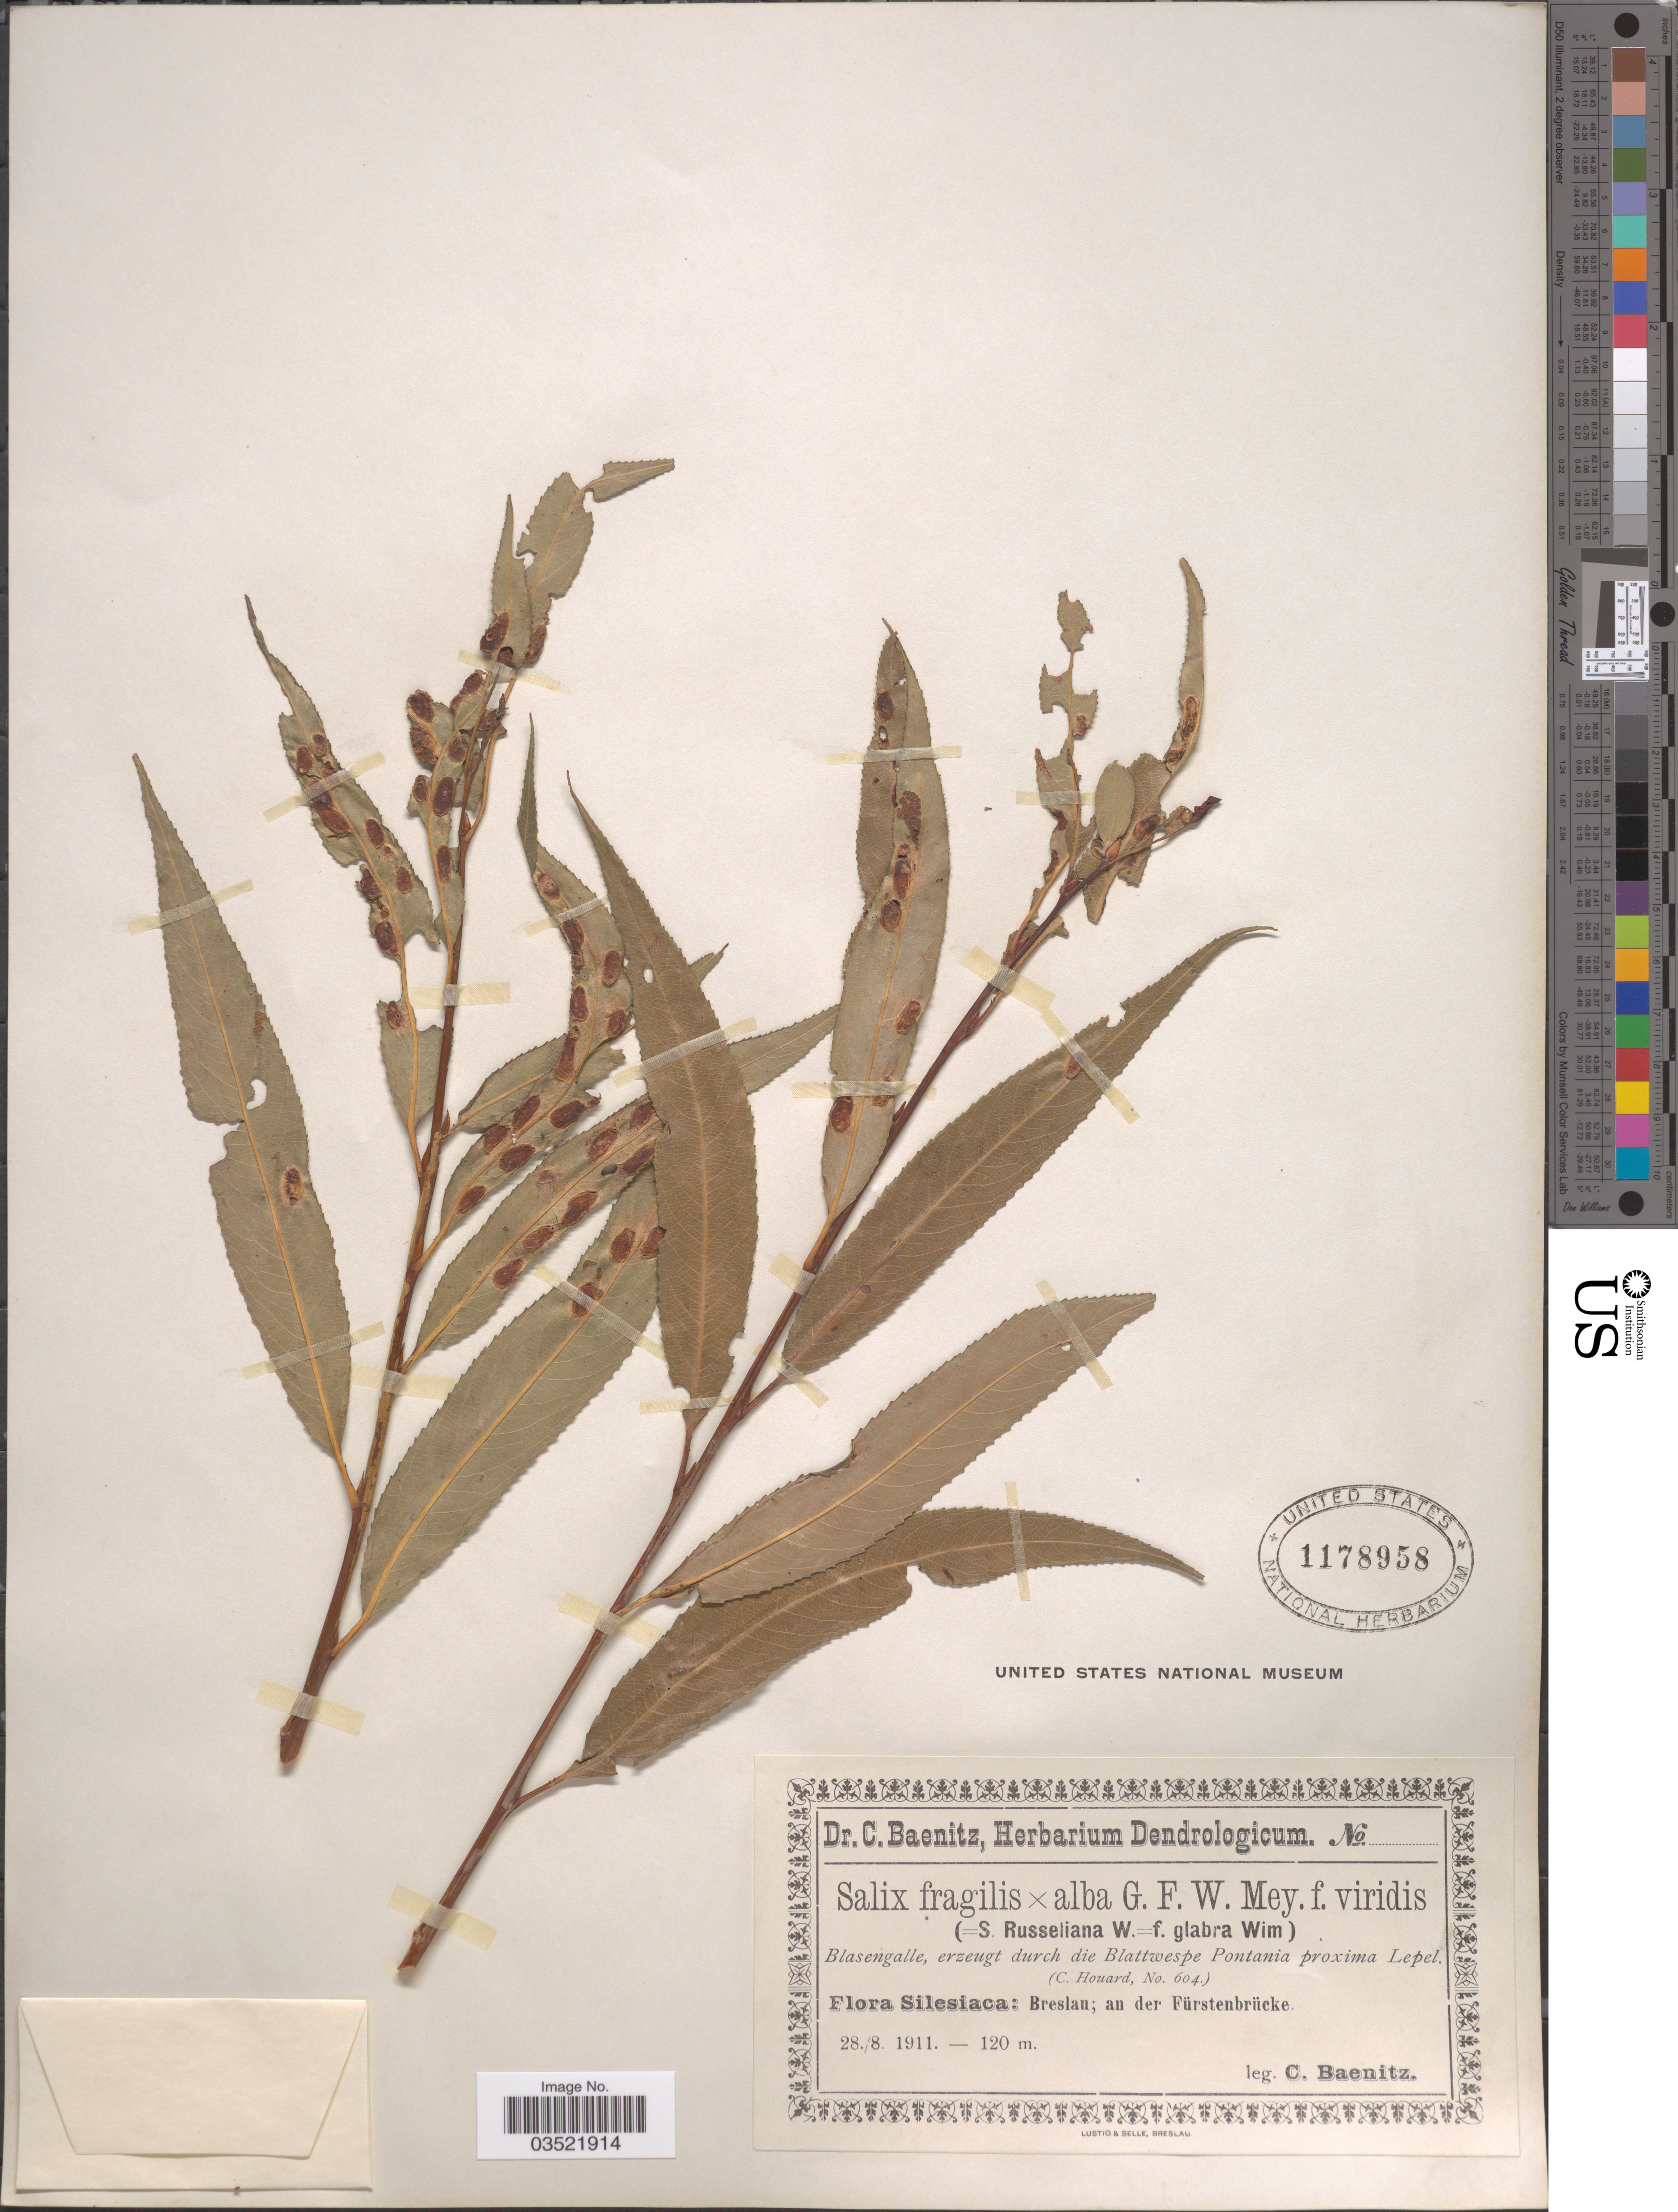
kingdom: Plantae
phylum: Tracheophyta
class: Magnoliopsida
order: Malpighiales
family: Salicaceae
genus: Salix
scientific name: Salix fragilis x S. alba f. viridis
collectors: C. G. Baenitz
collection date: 1911-08-28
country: Poland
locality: Silesiaca: Breslau; an der Fürstenbrücke.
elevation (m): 120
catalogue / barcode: US 1178958